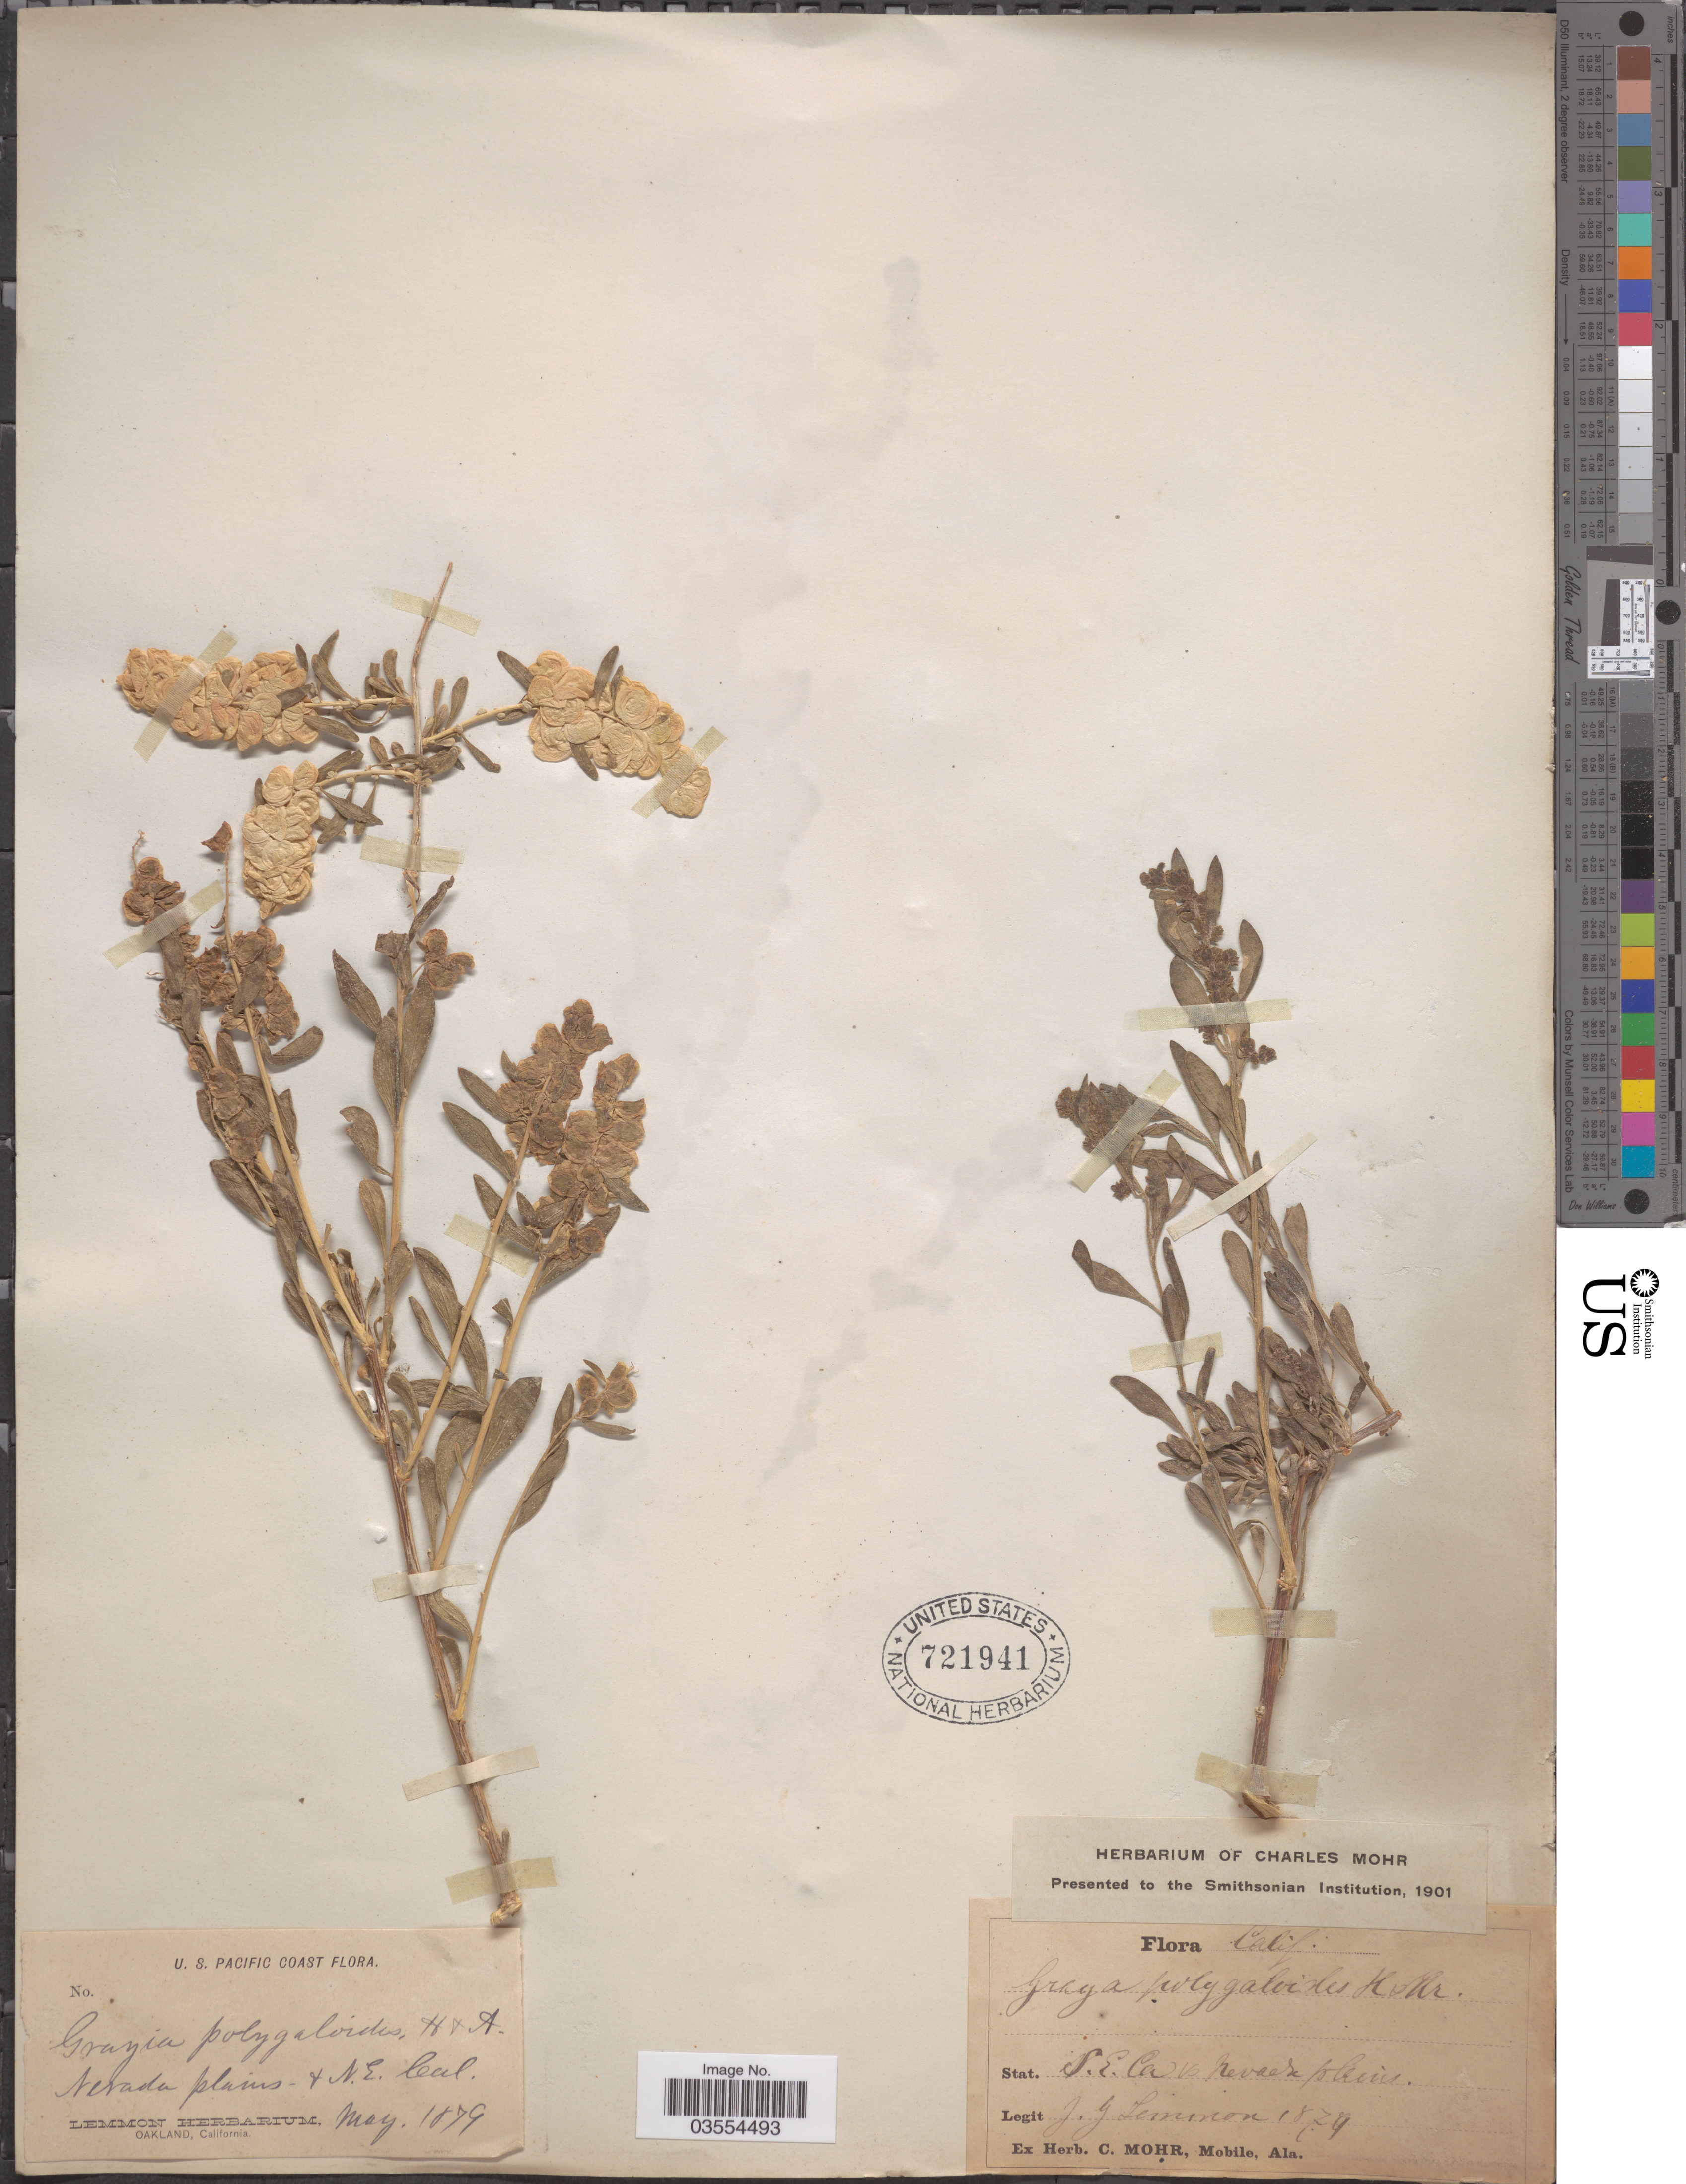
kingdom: Plantae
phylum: Tracheophyta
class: Magnoliopsida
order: Caryophyllales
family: Amaranthaceae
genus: Grayia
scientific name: Grayia spinosa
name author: (Hook.) Moq.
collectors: J. Lemmon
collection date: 1879-05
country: United States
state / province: California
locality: U. S. Pacific Coast. Nevada plains & N.E. Cal.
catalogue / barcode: US 721941